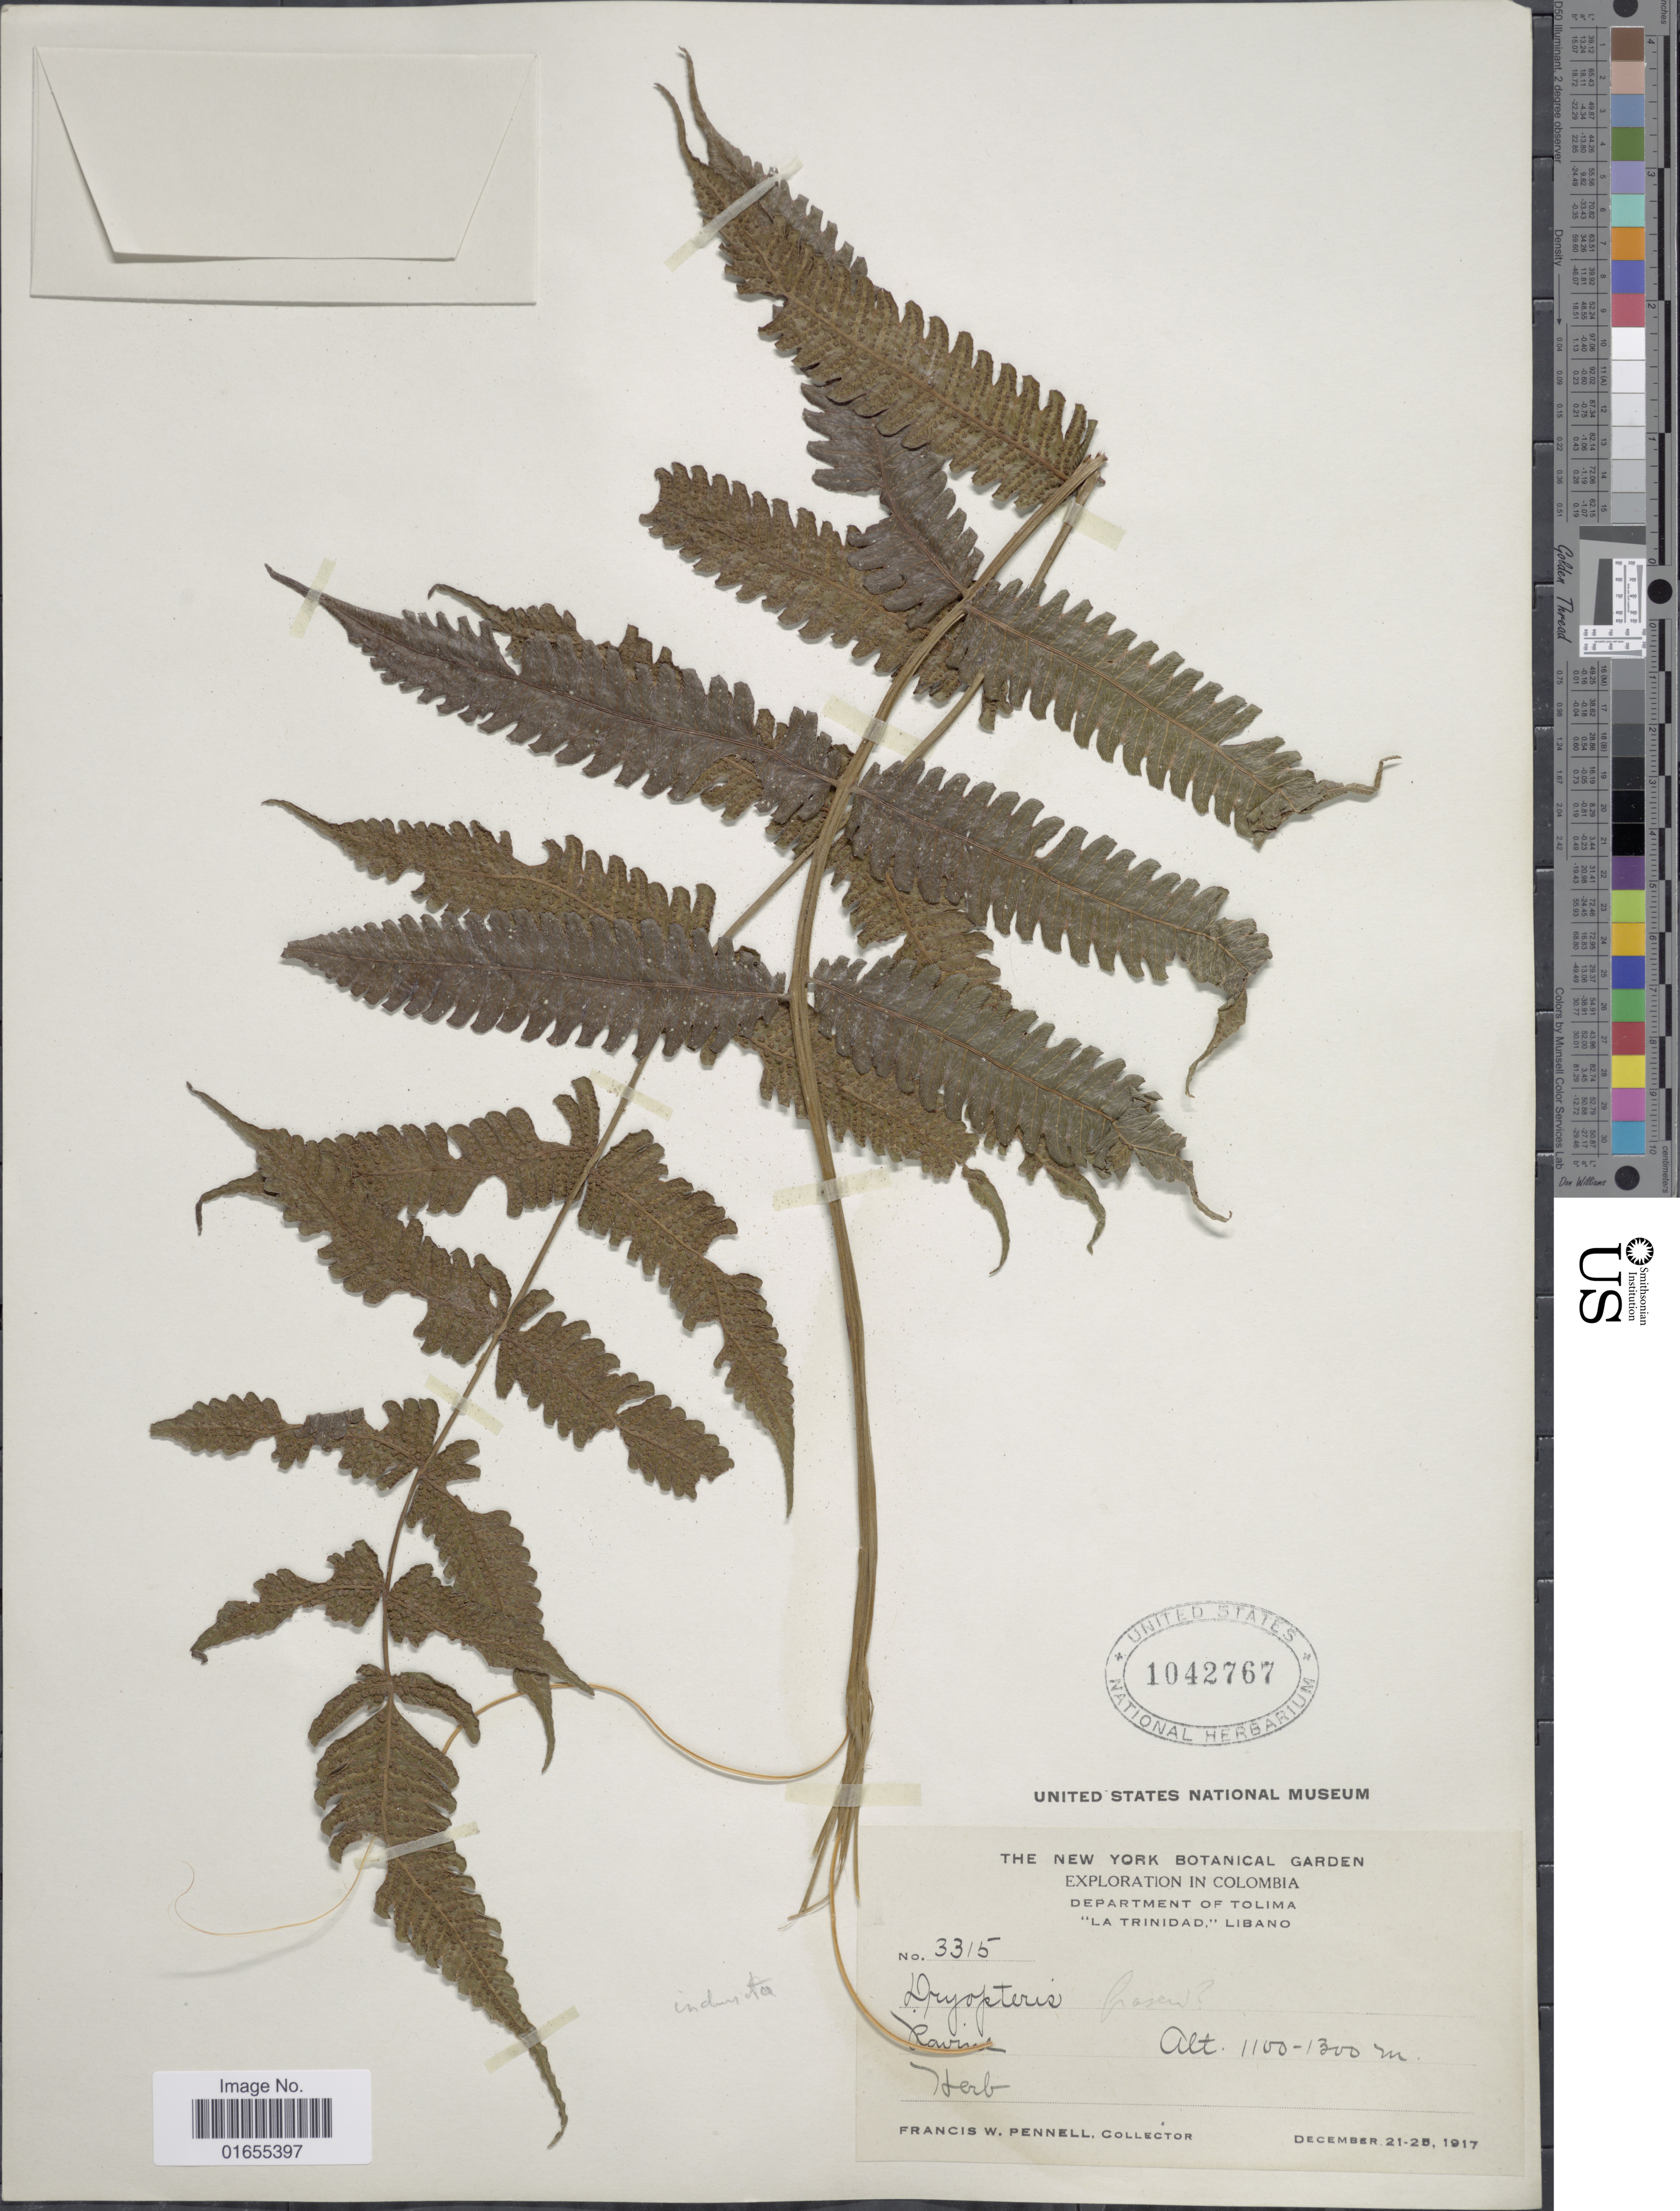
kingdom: Plantae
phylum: Tracheophyta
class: Polypodiopsida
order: Polypodiales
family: Thelypteridaceae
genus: Goniopteris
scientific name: Goniopteris fraseri (Mett.) comb. nov., ined 2015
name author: (Mett.)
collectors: F. W. Pennell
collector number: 3315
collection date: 1917-12-21/1917-12-25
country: Colombia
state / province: Tolima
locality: La Trinidad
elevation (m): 1100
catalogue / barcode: US 1042767